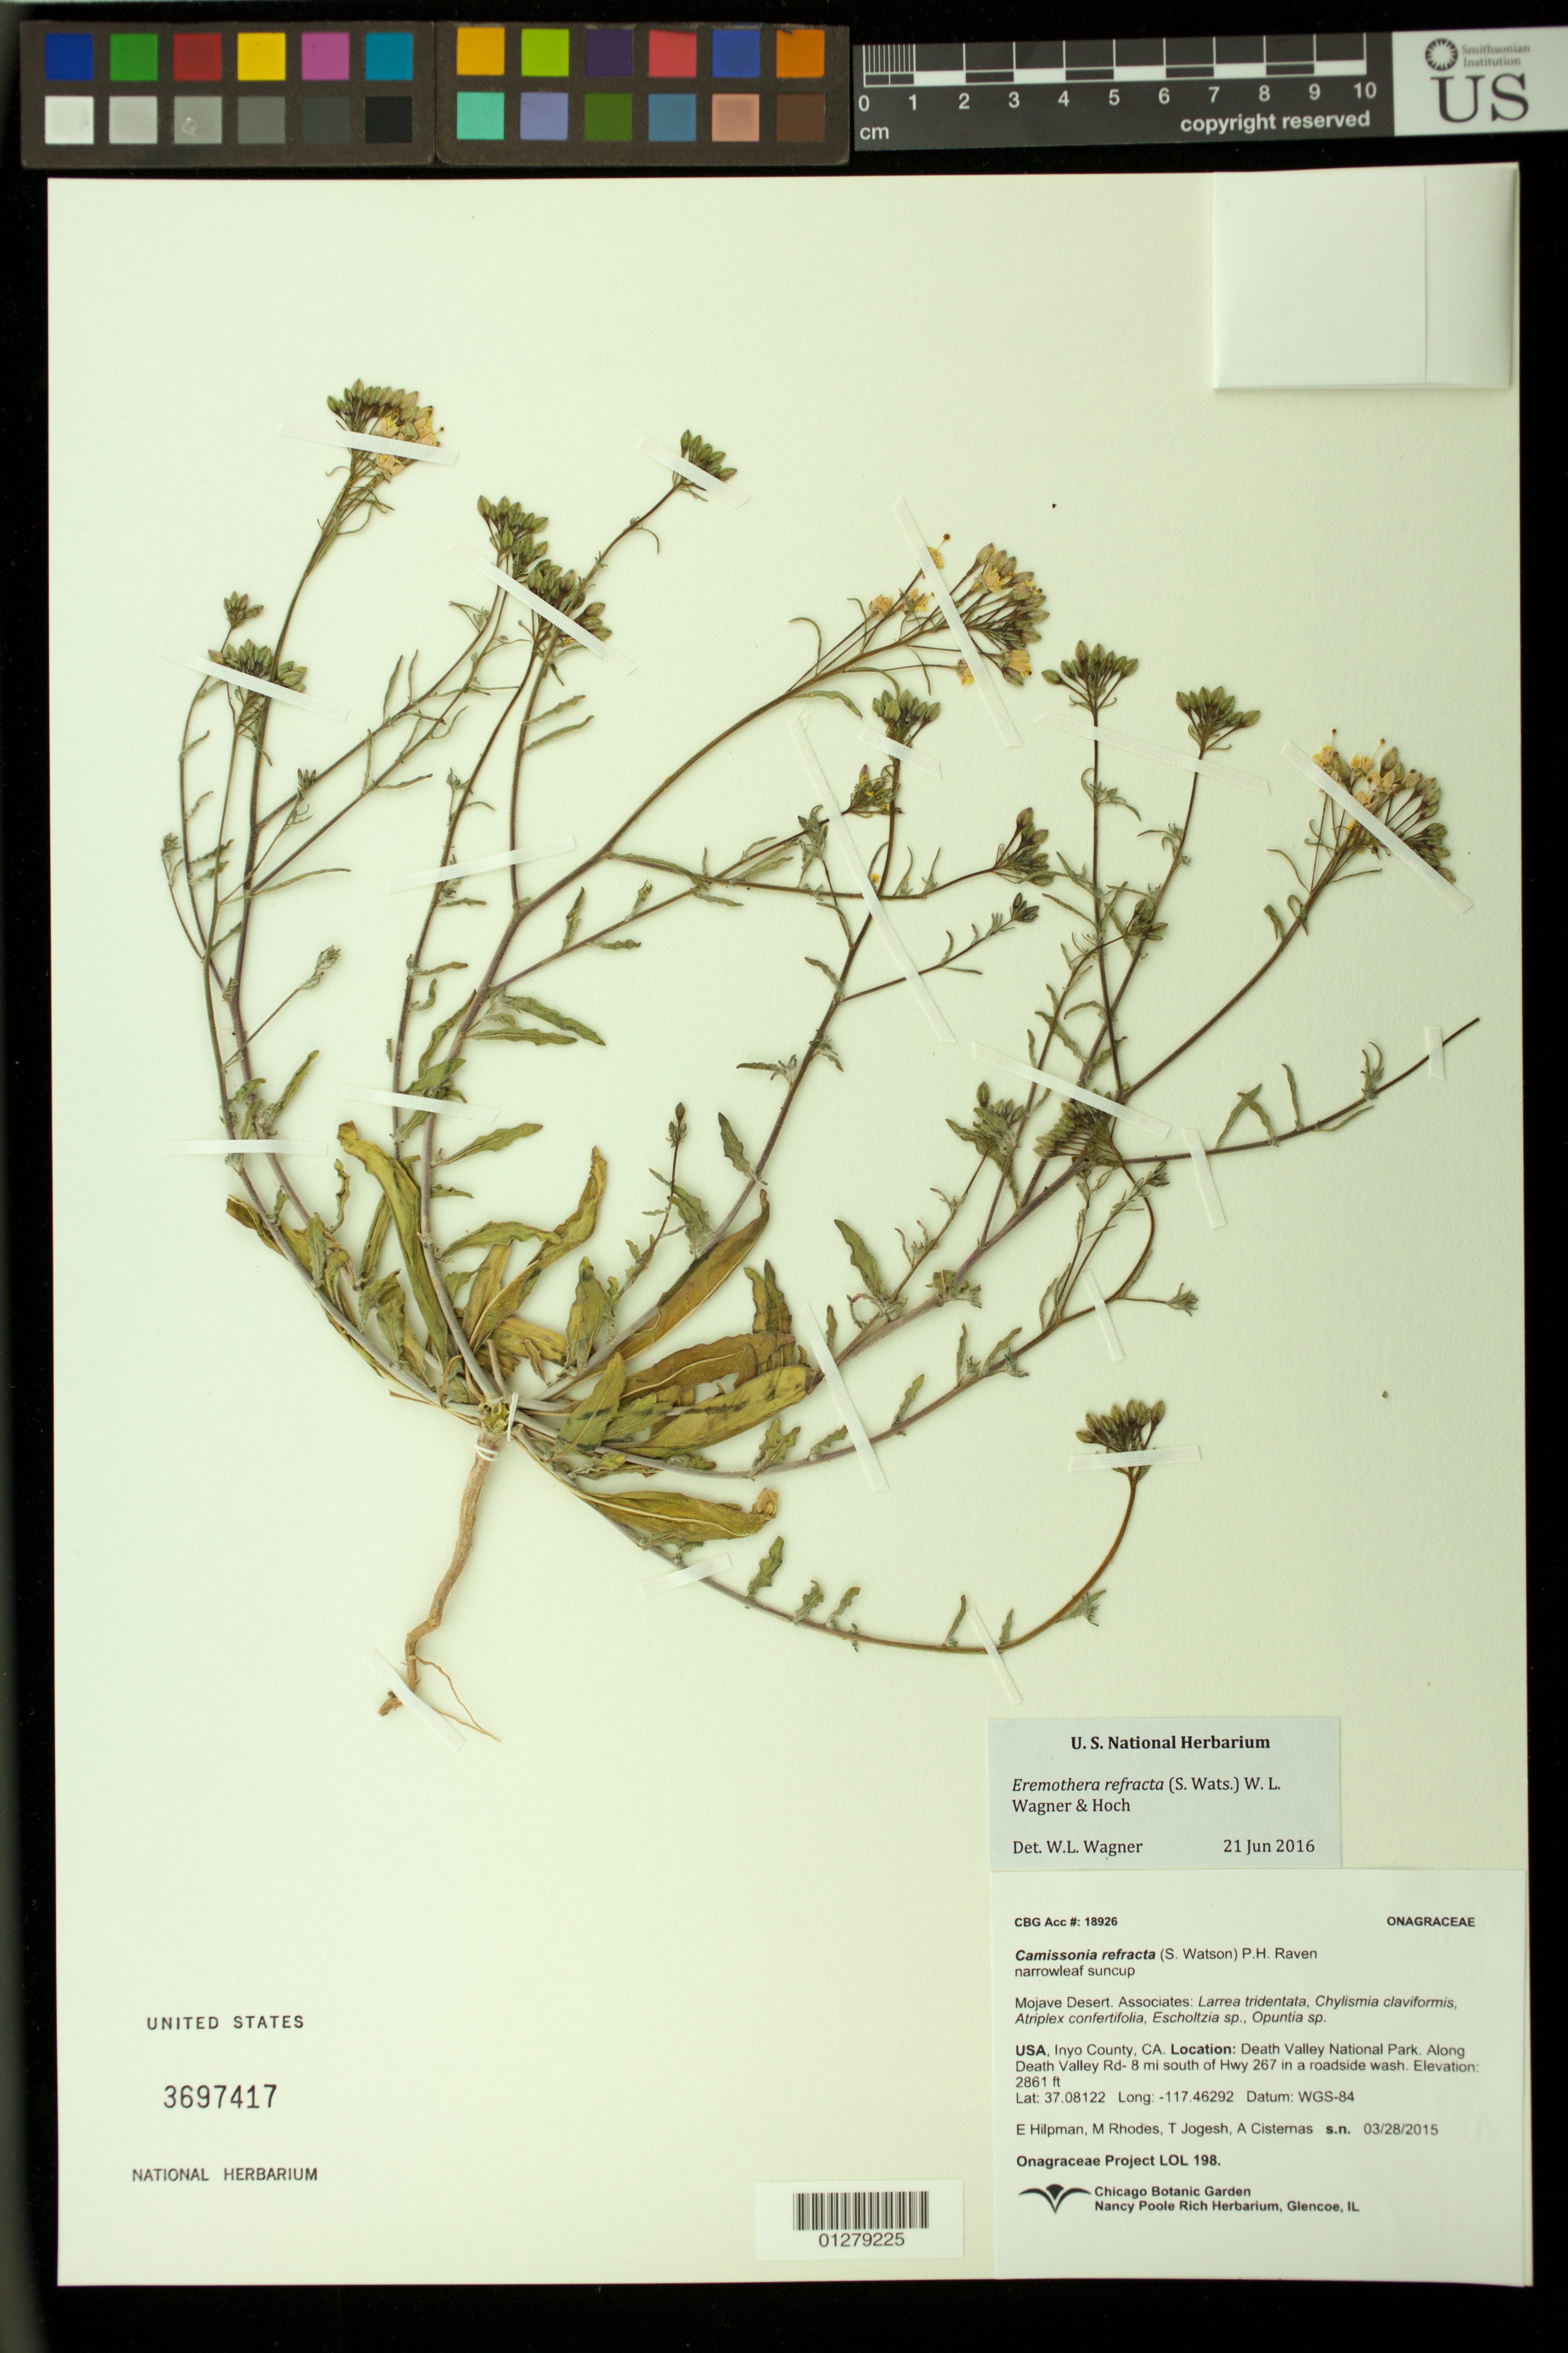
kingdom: Plantae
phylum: Tracheophyta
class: Magnoliopsida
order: Myrtales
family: Onagraceae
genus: Eremothera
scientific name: Eremothera refracta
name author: (S. Watson) W.L. Wagner & Hoch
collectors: E. Hilpman, A. Cisternas, M. Rhodes & T. Jojesh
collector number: LOL 198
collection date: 2015-03-28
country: United States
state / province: California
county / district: Inyo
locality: Along Death Valley Rd- 8 mi south of Hwy 267 in a roadside wash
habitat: Mojave Desert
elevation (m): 870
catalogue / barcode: US 3697417